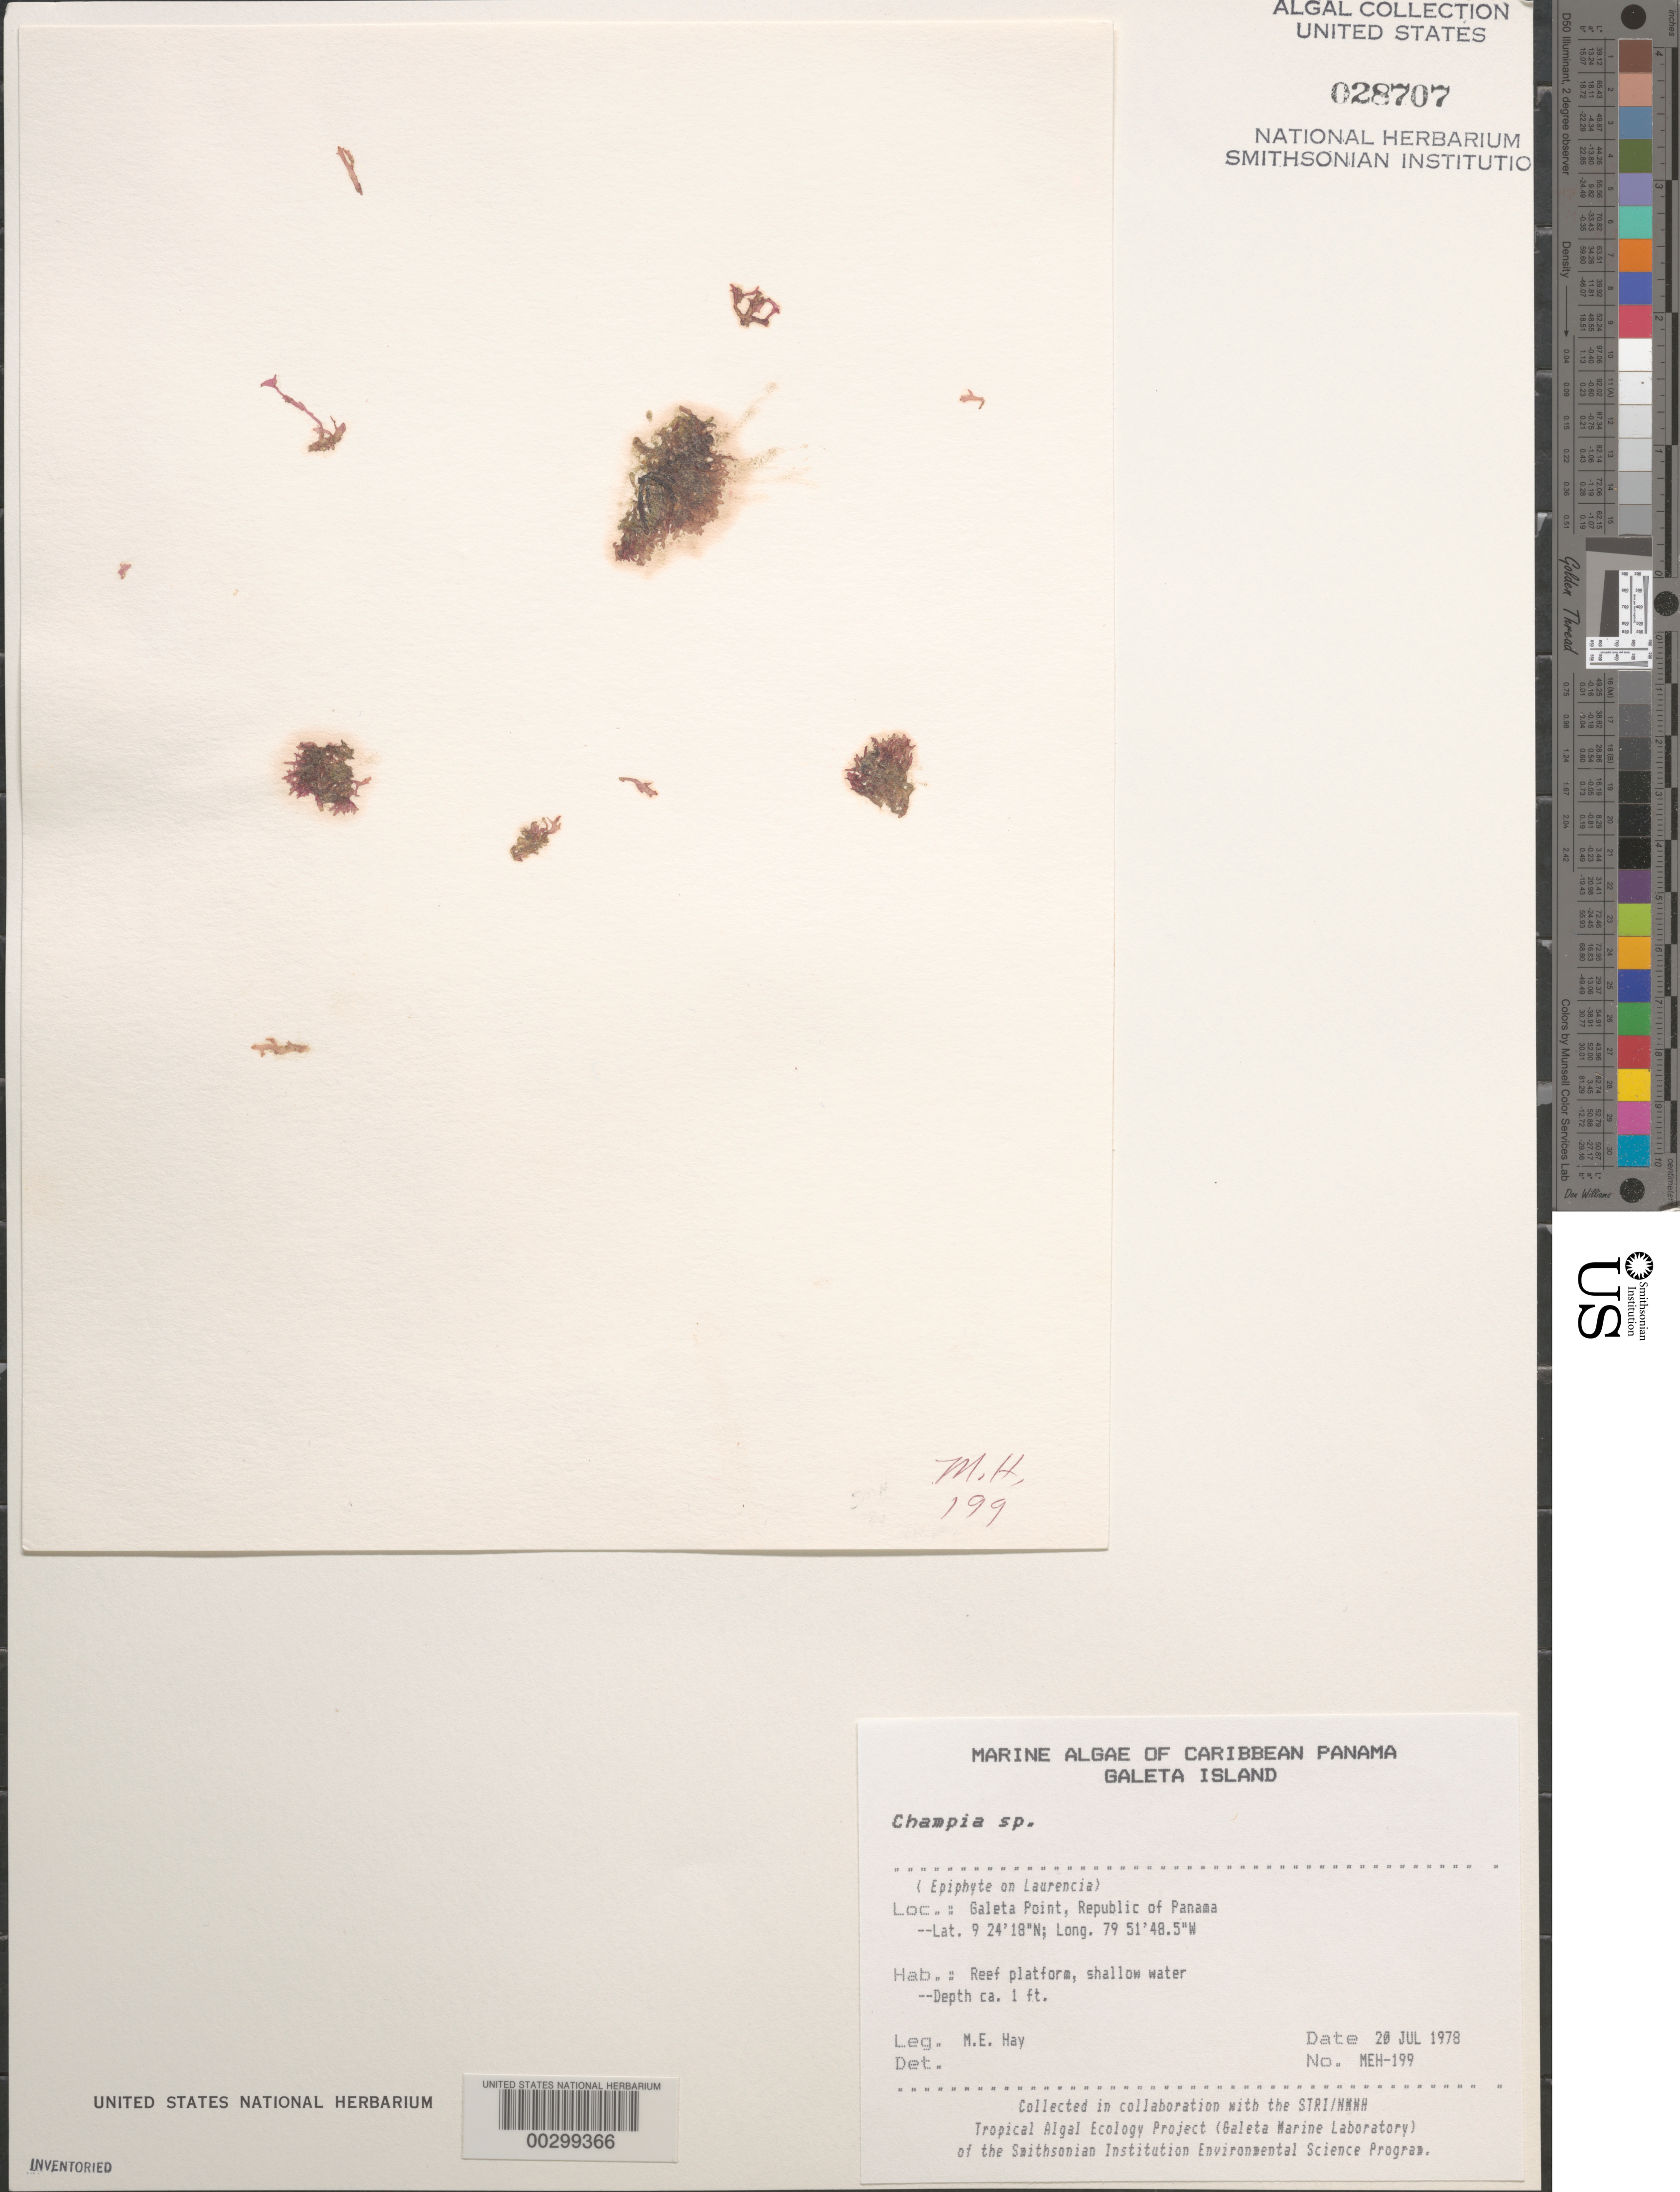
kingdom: Plantae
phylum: Rhodophyta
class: Florideophyceae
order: Rhodymeniales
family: Champiaceae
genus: Champia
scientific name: Champia sp.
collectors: M. E. Hay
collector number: MEH-199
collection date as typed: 20 Jul 1978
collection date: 1978-07-20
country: Panama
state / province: Colón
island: Galeta Island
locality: Galeta Point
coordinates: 9 24' 18" N, 79 51' 48.5" W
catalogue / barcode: US 28707